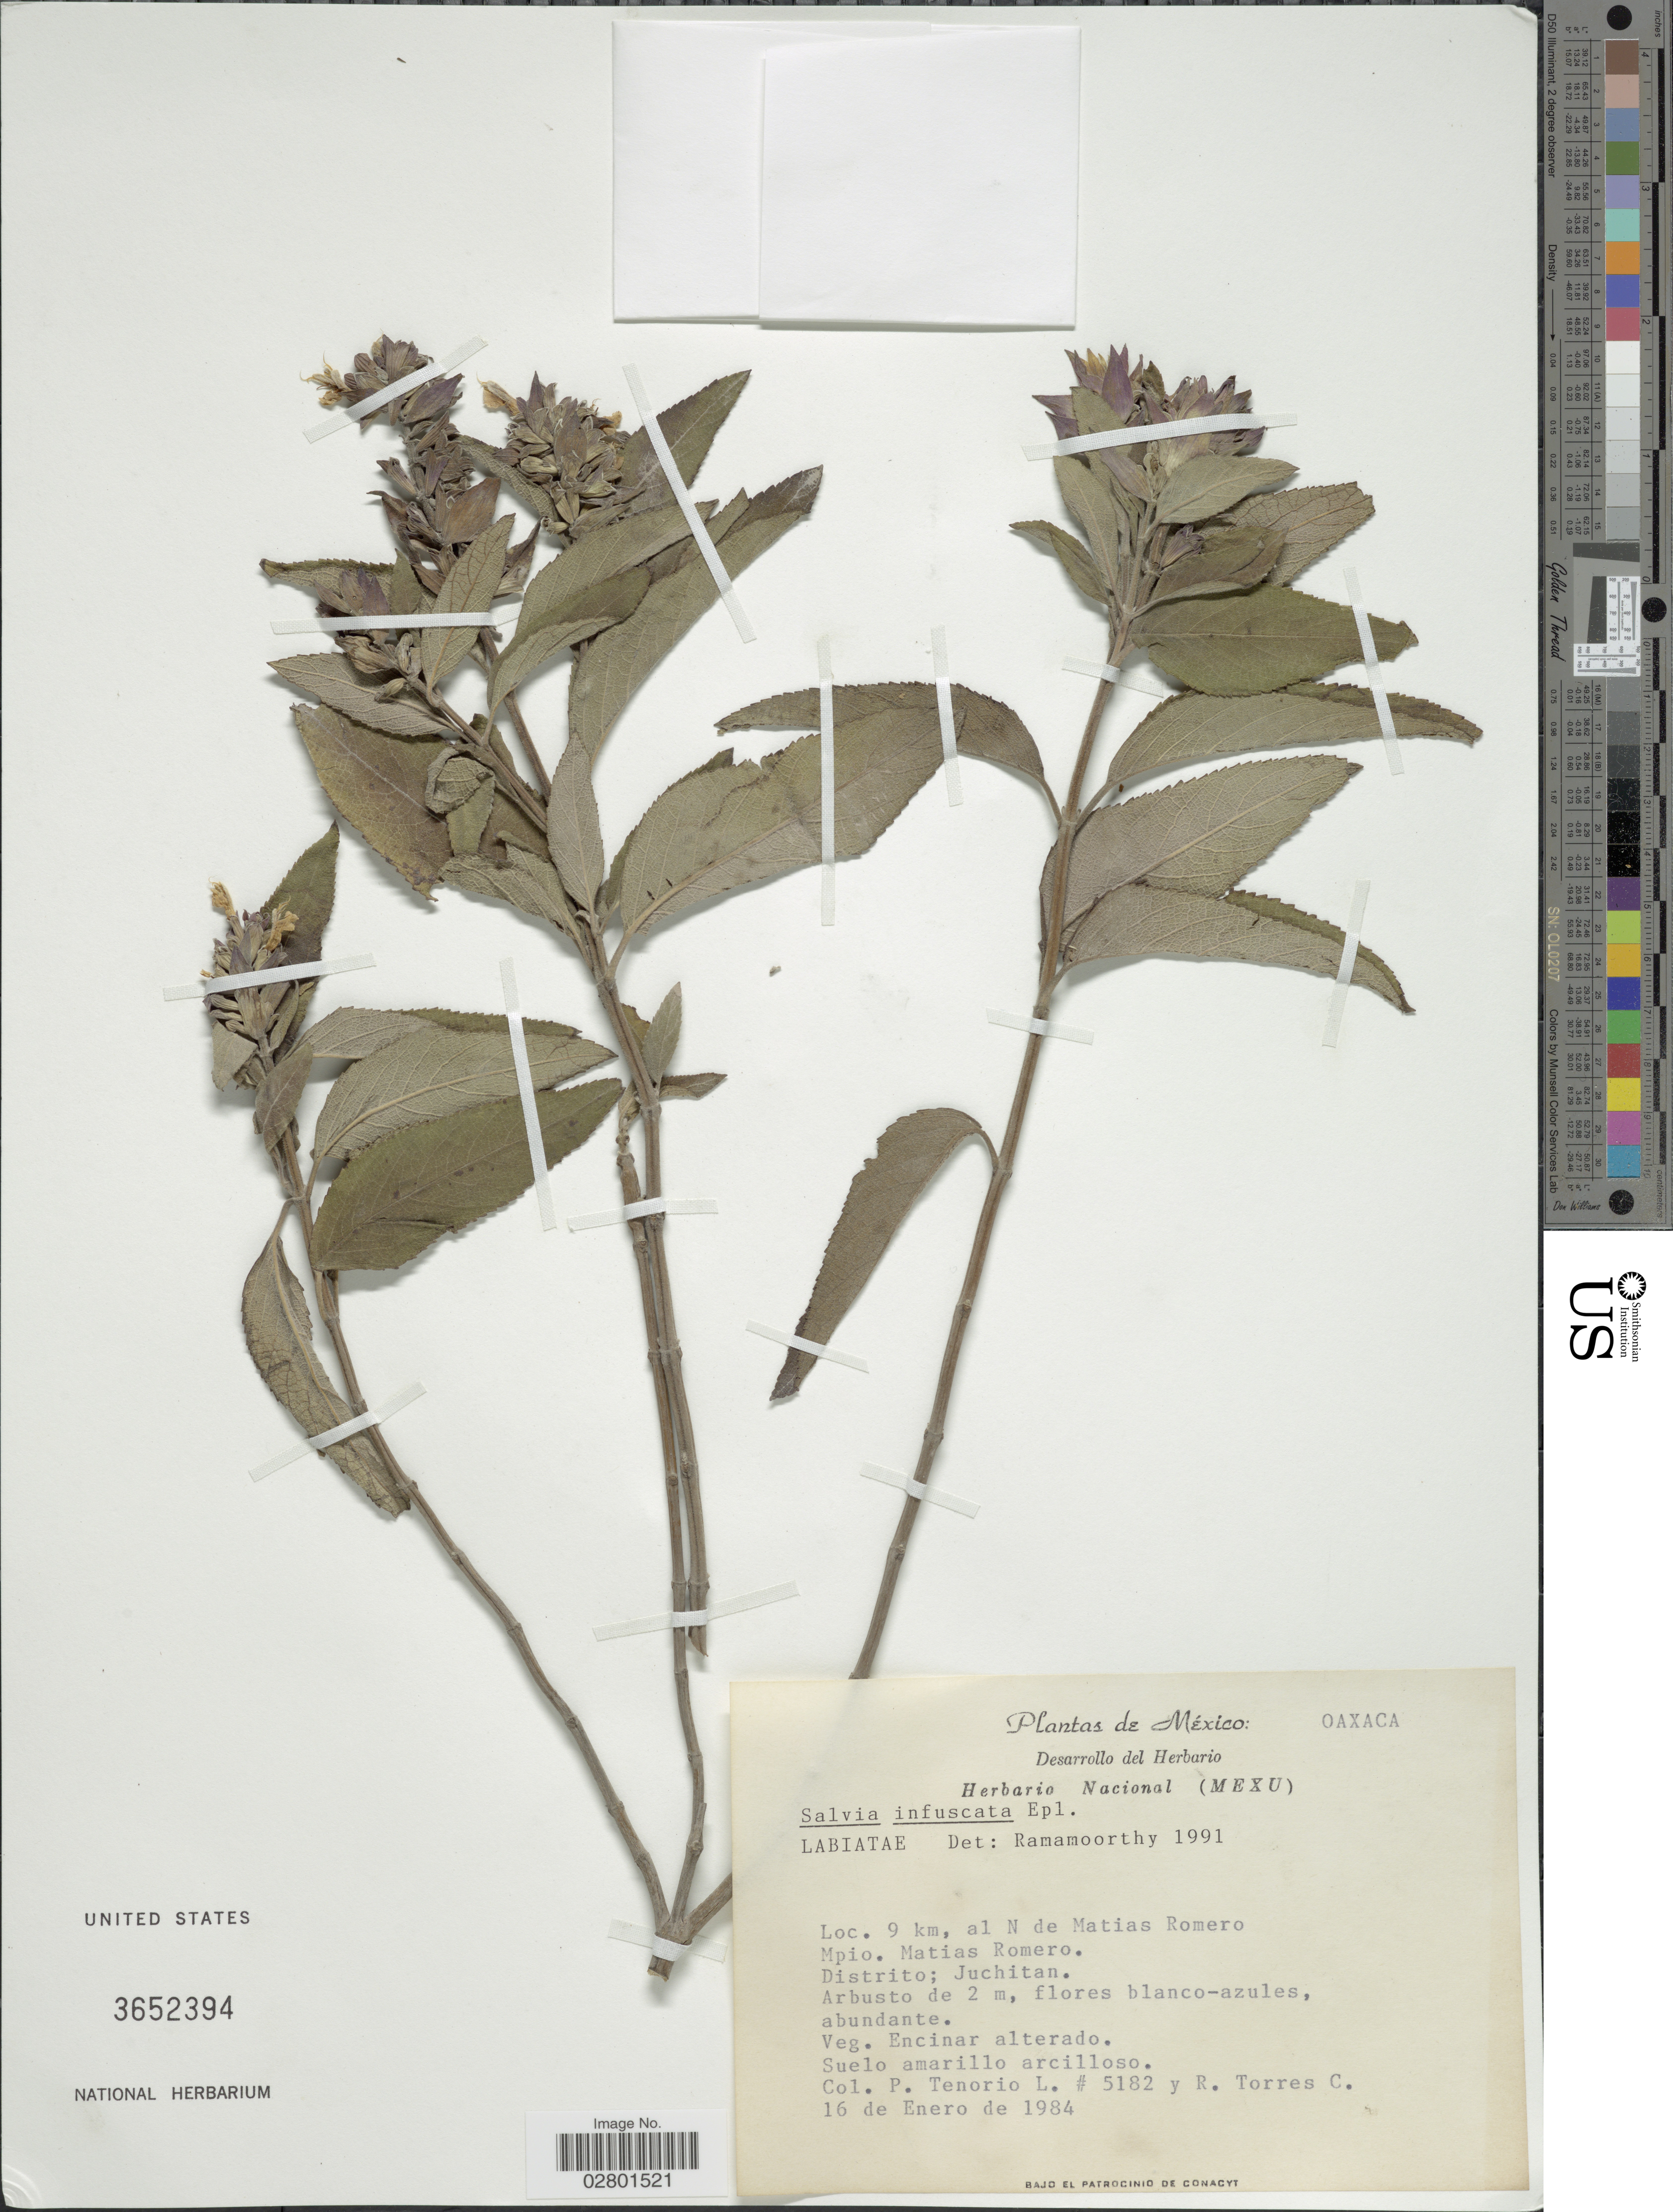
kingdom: Plantae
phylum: Tracheophyta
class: Magnoliopsida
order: Lamiales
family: Lamiaceae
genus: Salvia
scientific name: Salvia infuscata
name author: Epling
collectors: P. Tenorio L. & R. Torres C.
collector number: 5182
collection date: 1984-01-16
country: Mexico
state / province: Oaxaca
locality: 9 km, al N de Matias Romero Mpio, Matias Romero, Distrito Juchitan.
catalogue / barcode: US 3652394